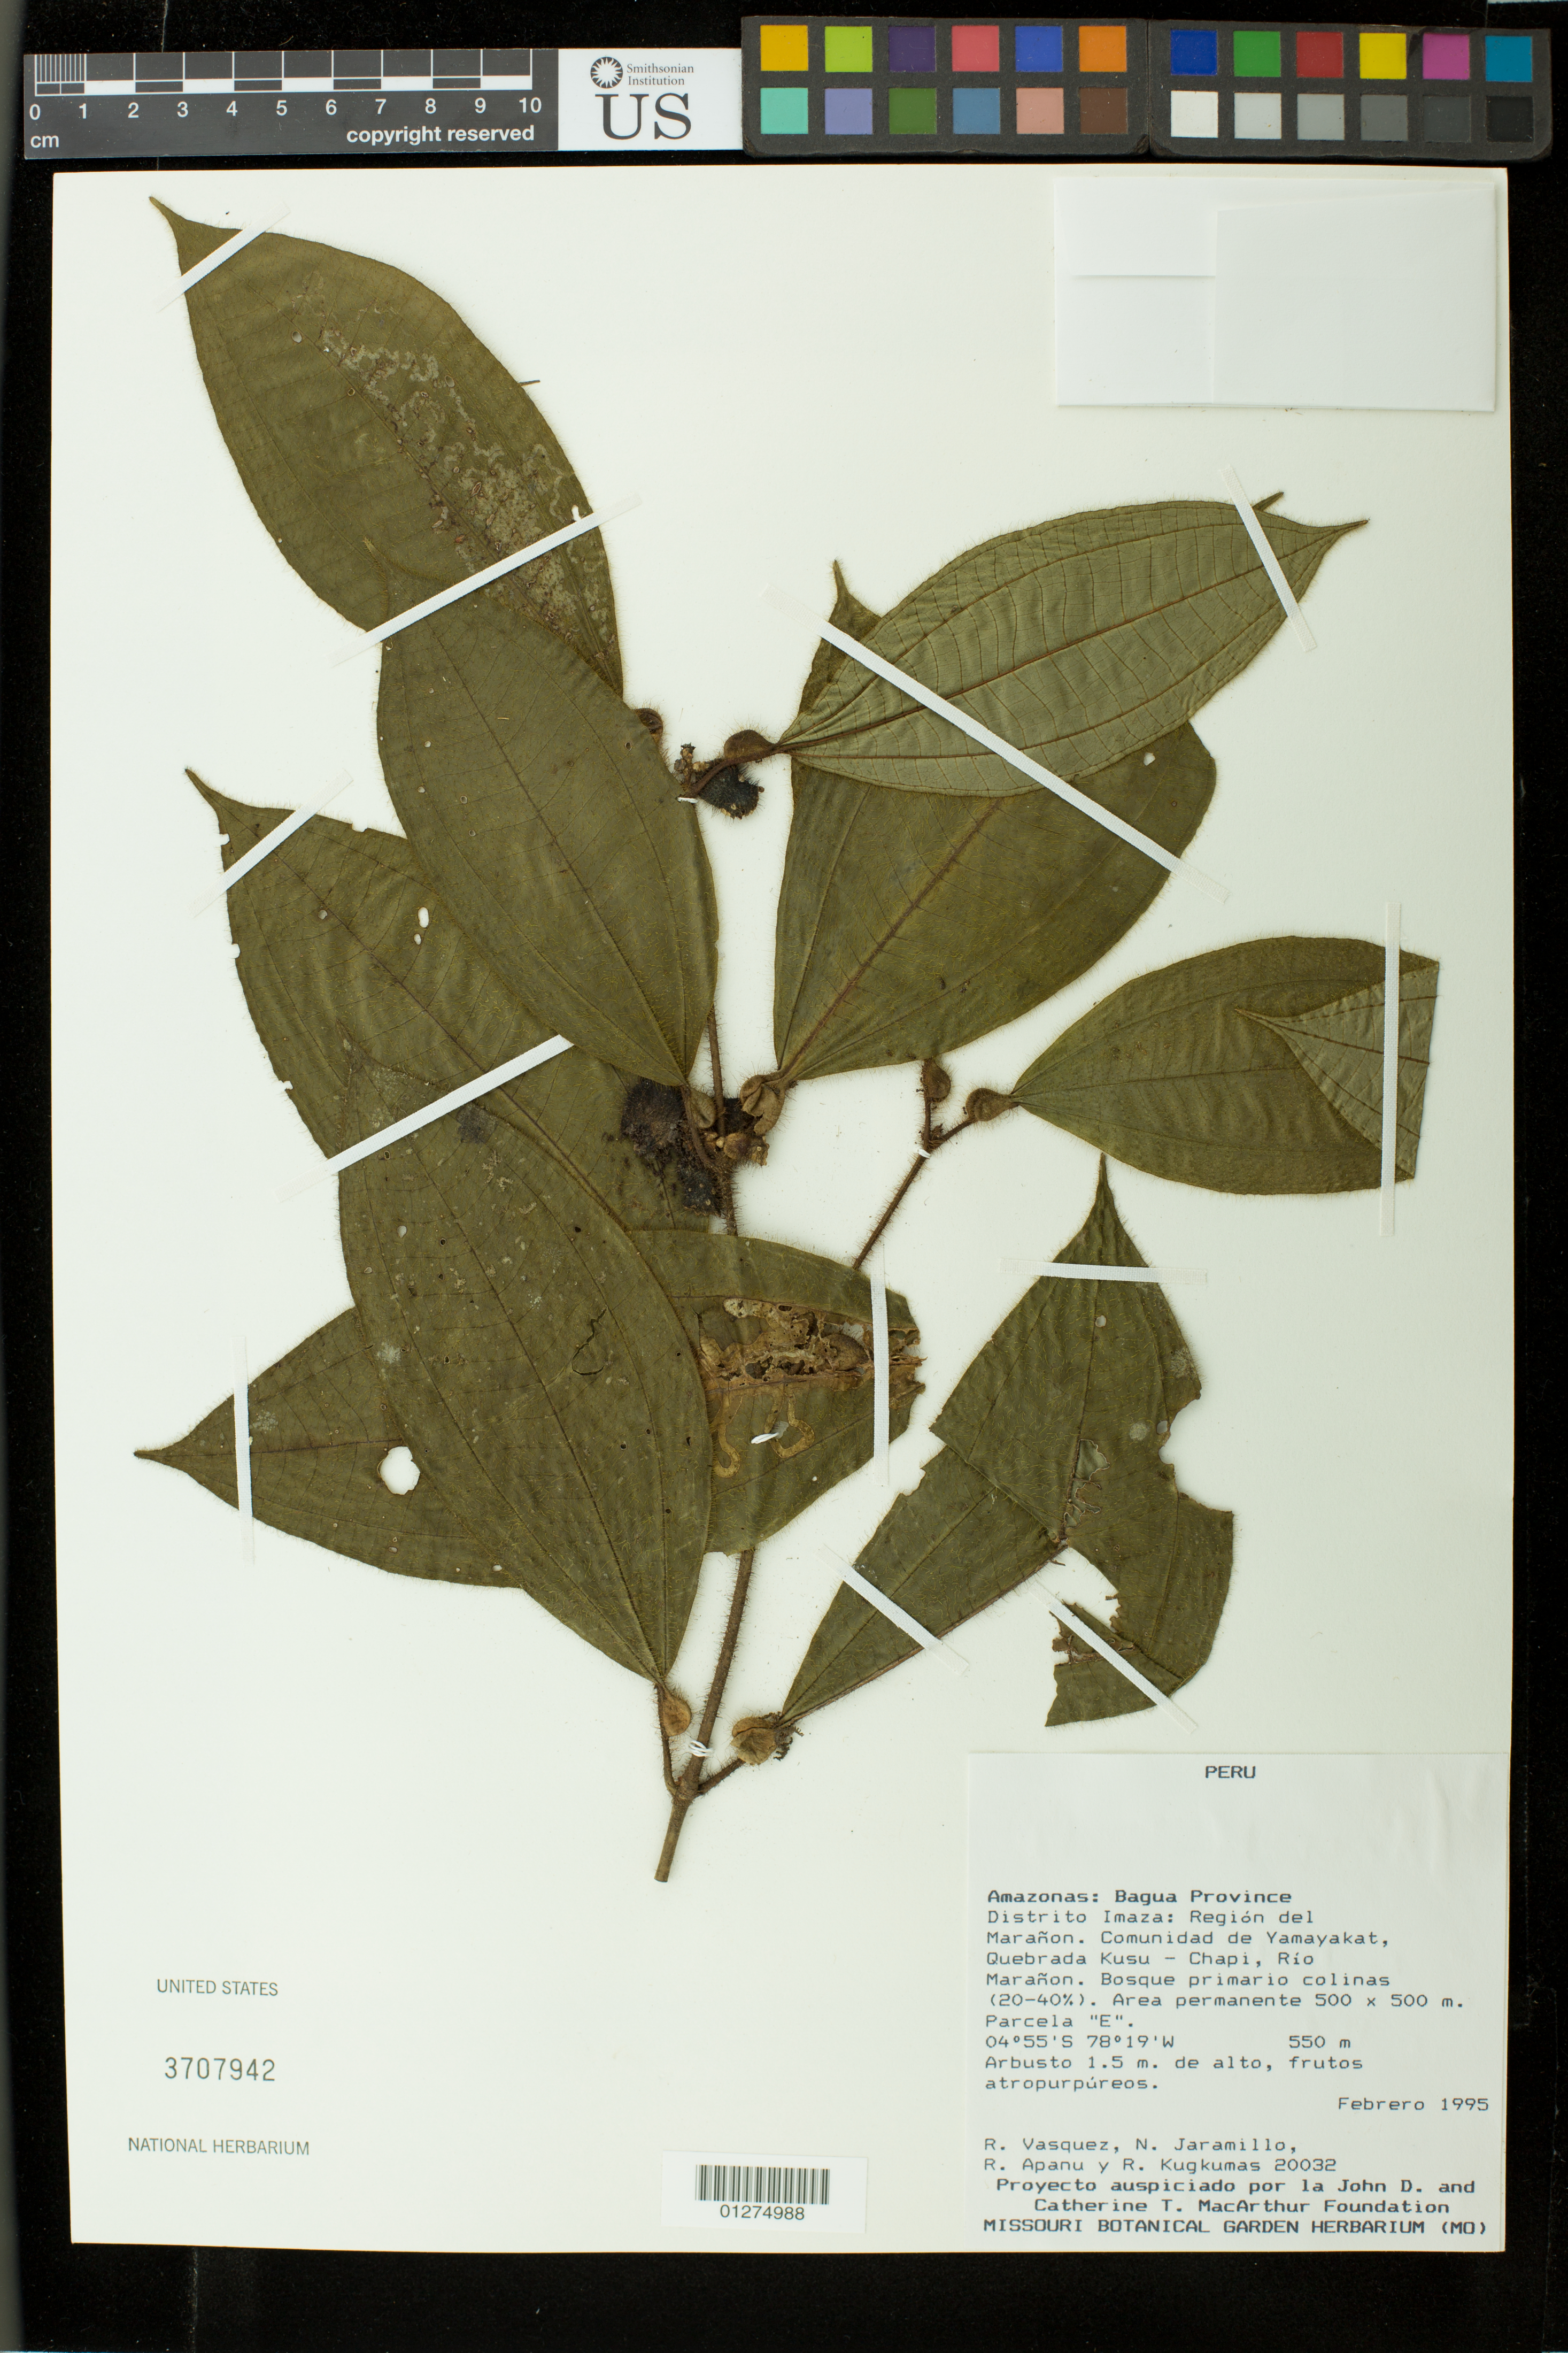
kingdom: Plantae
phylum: Tracheophyta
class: Magnoliopsida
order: Myrtales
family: Melastomataceae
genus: Tococa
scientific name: Tococa carolensis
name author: Gleason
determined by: Michelangeli, F. A.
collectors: R. Vasquez, N. Jaramillo, R. Apanu N. & R. Kugkumas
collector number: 20032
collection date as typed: Feb 1995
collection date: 1995-02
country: Peru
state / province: Amazonas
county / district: Bagua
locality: Distrito Imaza: región del Marañon, comunidad de Yamayakat, Quebrada Kusu-Chapi, Río Marañon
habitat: bosque primario colinas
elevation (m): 550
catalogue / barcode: US 3707942